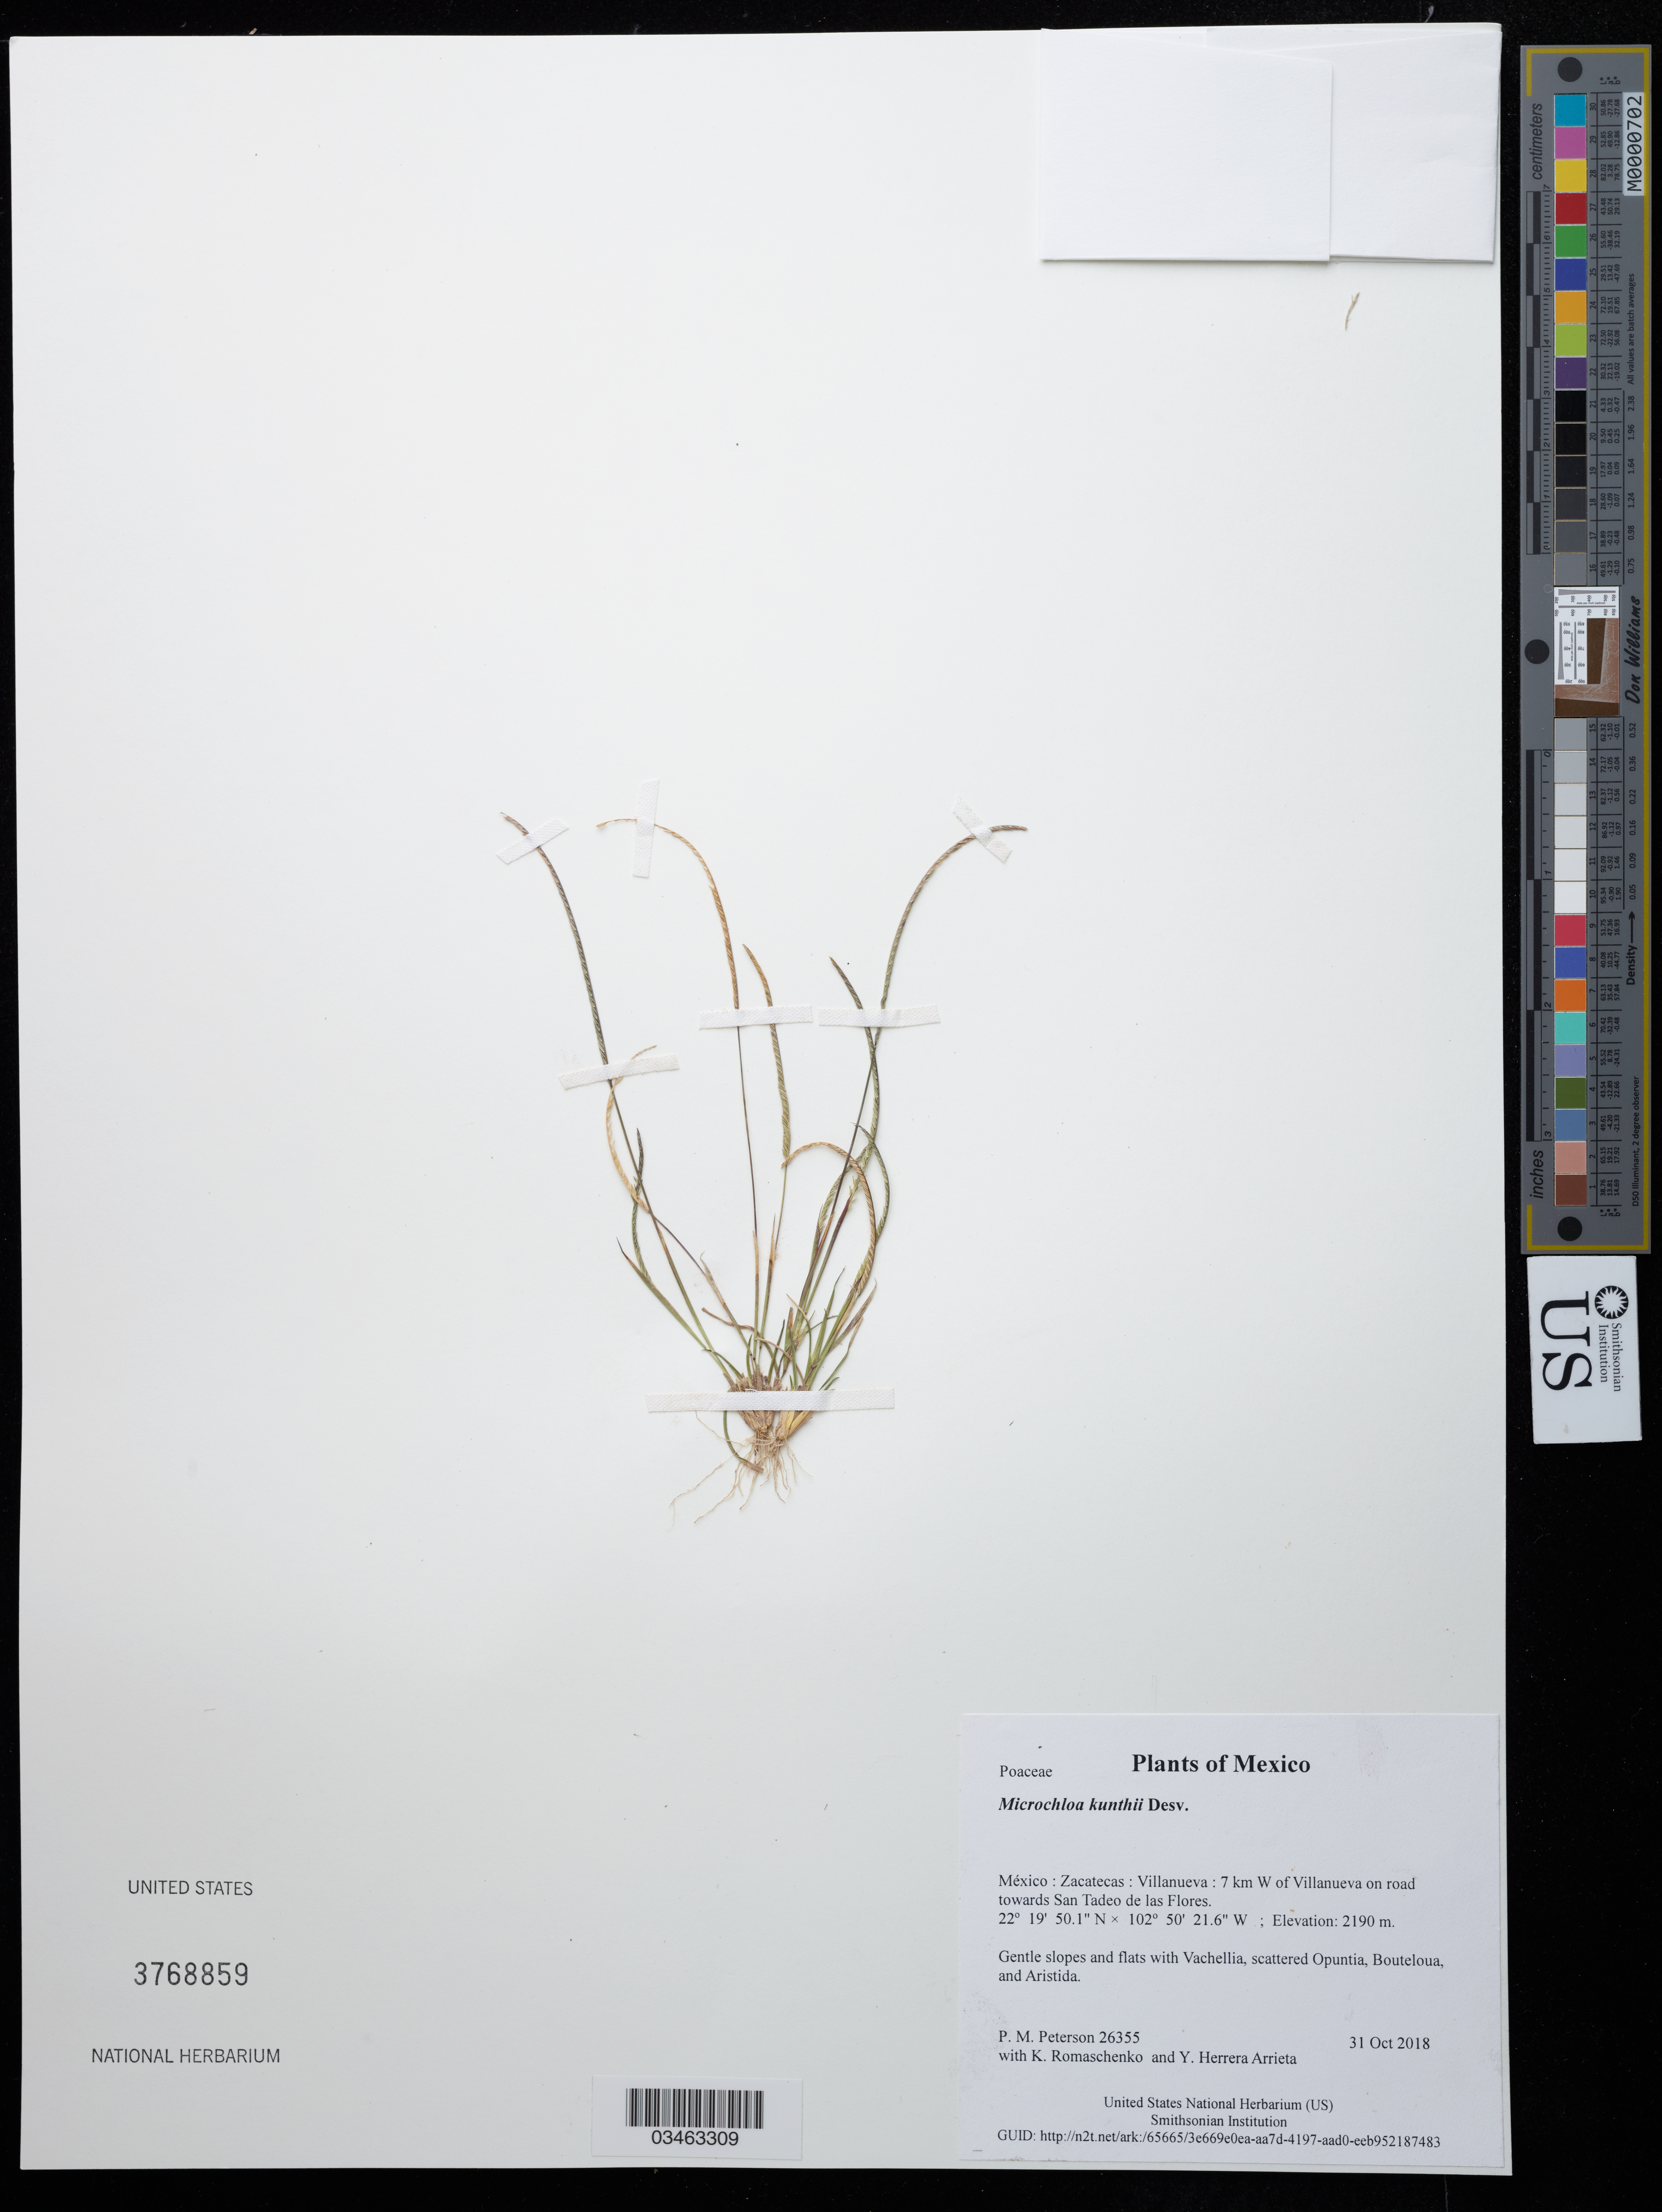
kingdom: Plantae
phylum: Tracheophyta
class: Liliopsida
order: Poales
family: Poaceae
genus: Microchloa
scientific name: Microchloa kunthii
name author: Desv.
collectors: P. M. Peterson, K. Romaschenko & Y. Herrera Arrieta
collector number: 26355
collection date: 2018-10-31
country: México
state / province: Zacatecas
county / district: Villanueva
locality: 7 km W of Villanueva on road towards San Tadeo de las Flores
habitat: Gentle slopes and flats with Vachellia, scattered Opuntia, Bouteloua, and Aristida.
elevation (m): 2190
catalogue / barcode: US 3768859